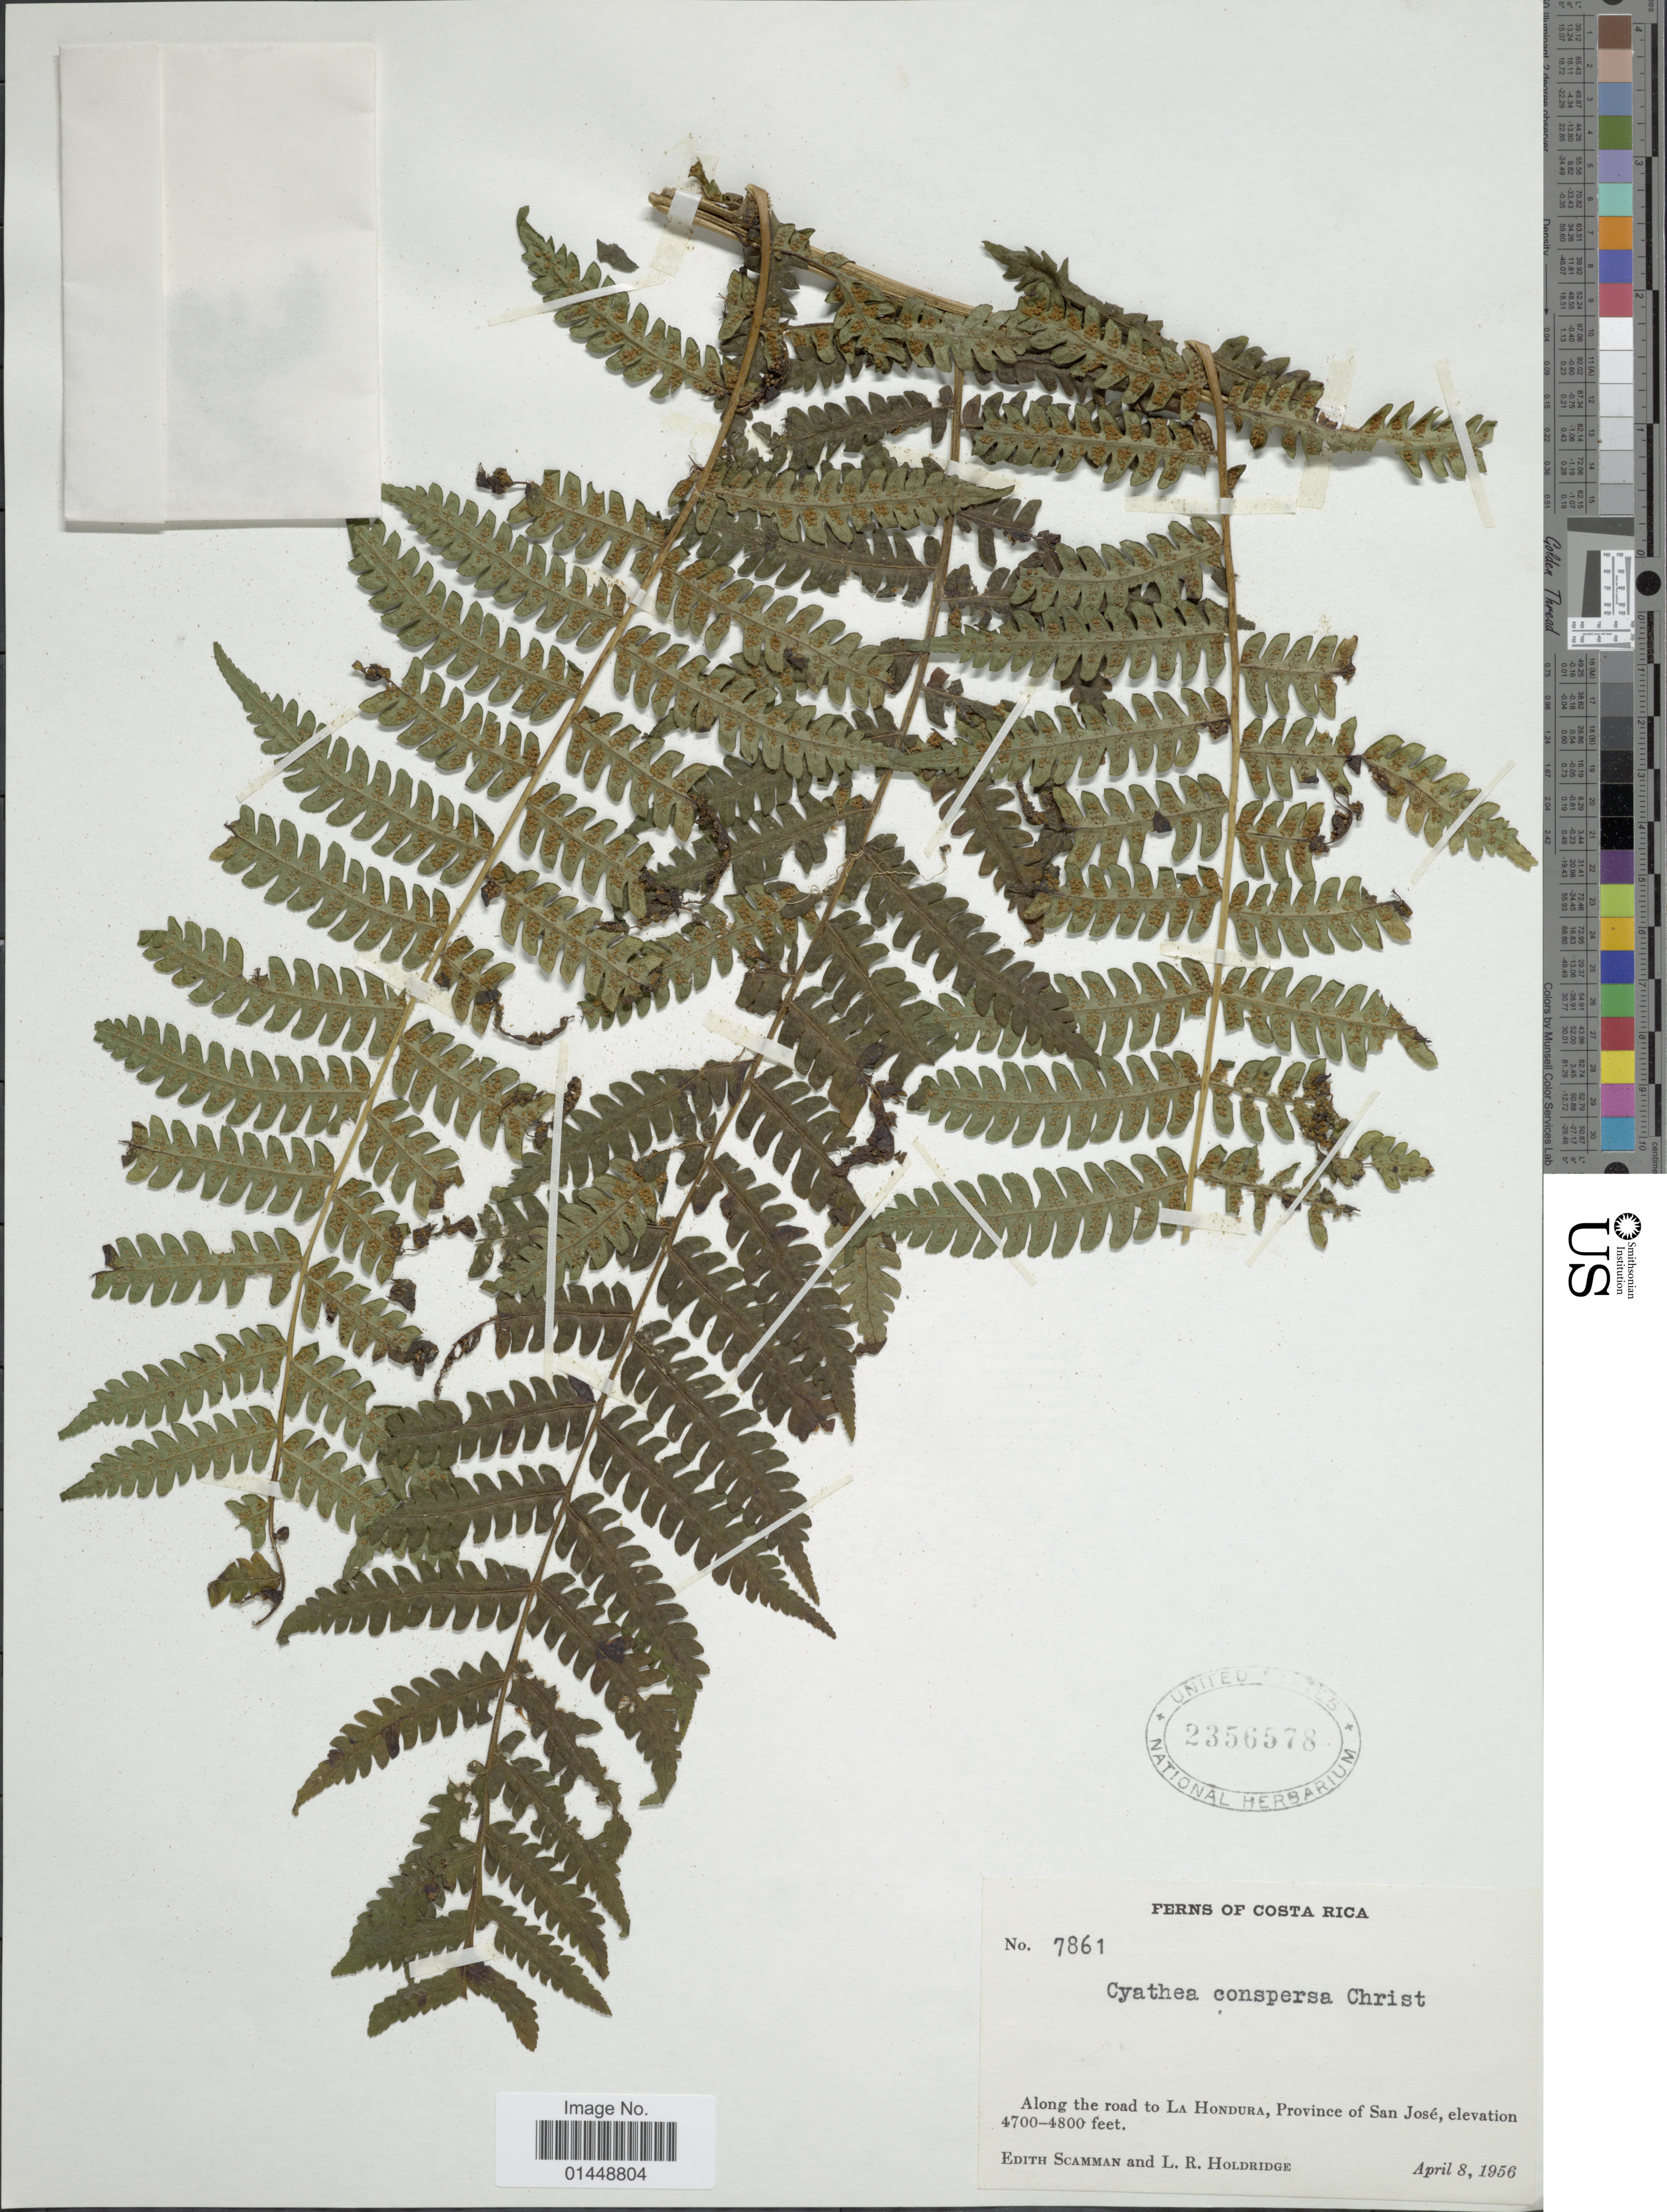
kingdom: Plantae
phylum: Tracheophyta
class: Polypodiopsida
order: Cyatheales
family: Cyatheaceae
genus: Cyathea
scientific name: Cyathea fulva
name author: (M. Martens & Galeotti) Fée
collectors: E. Scamman & L. Holdridge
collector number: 7861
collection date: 1956-04-08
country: Costa Rica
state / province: San José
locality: Along the road to La Hondura, Province of San José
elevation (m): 1433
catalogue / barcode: US 2356578